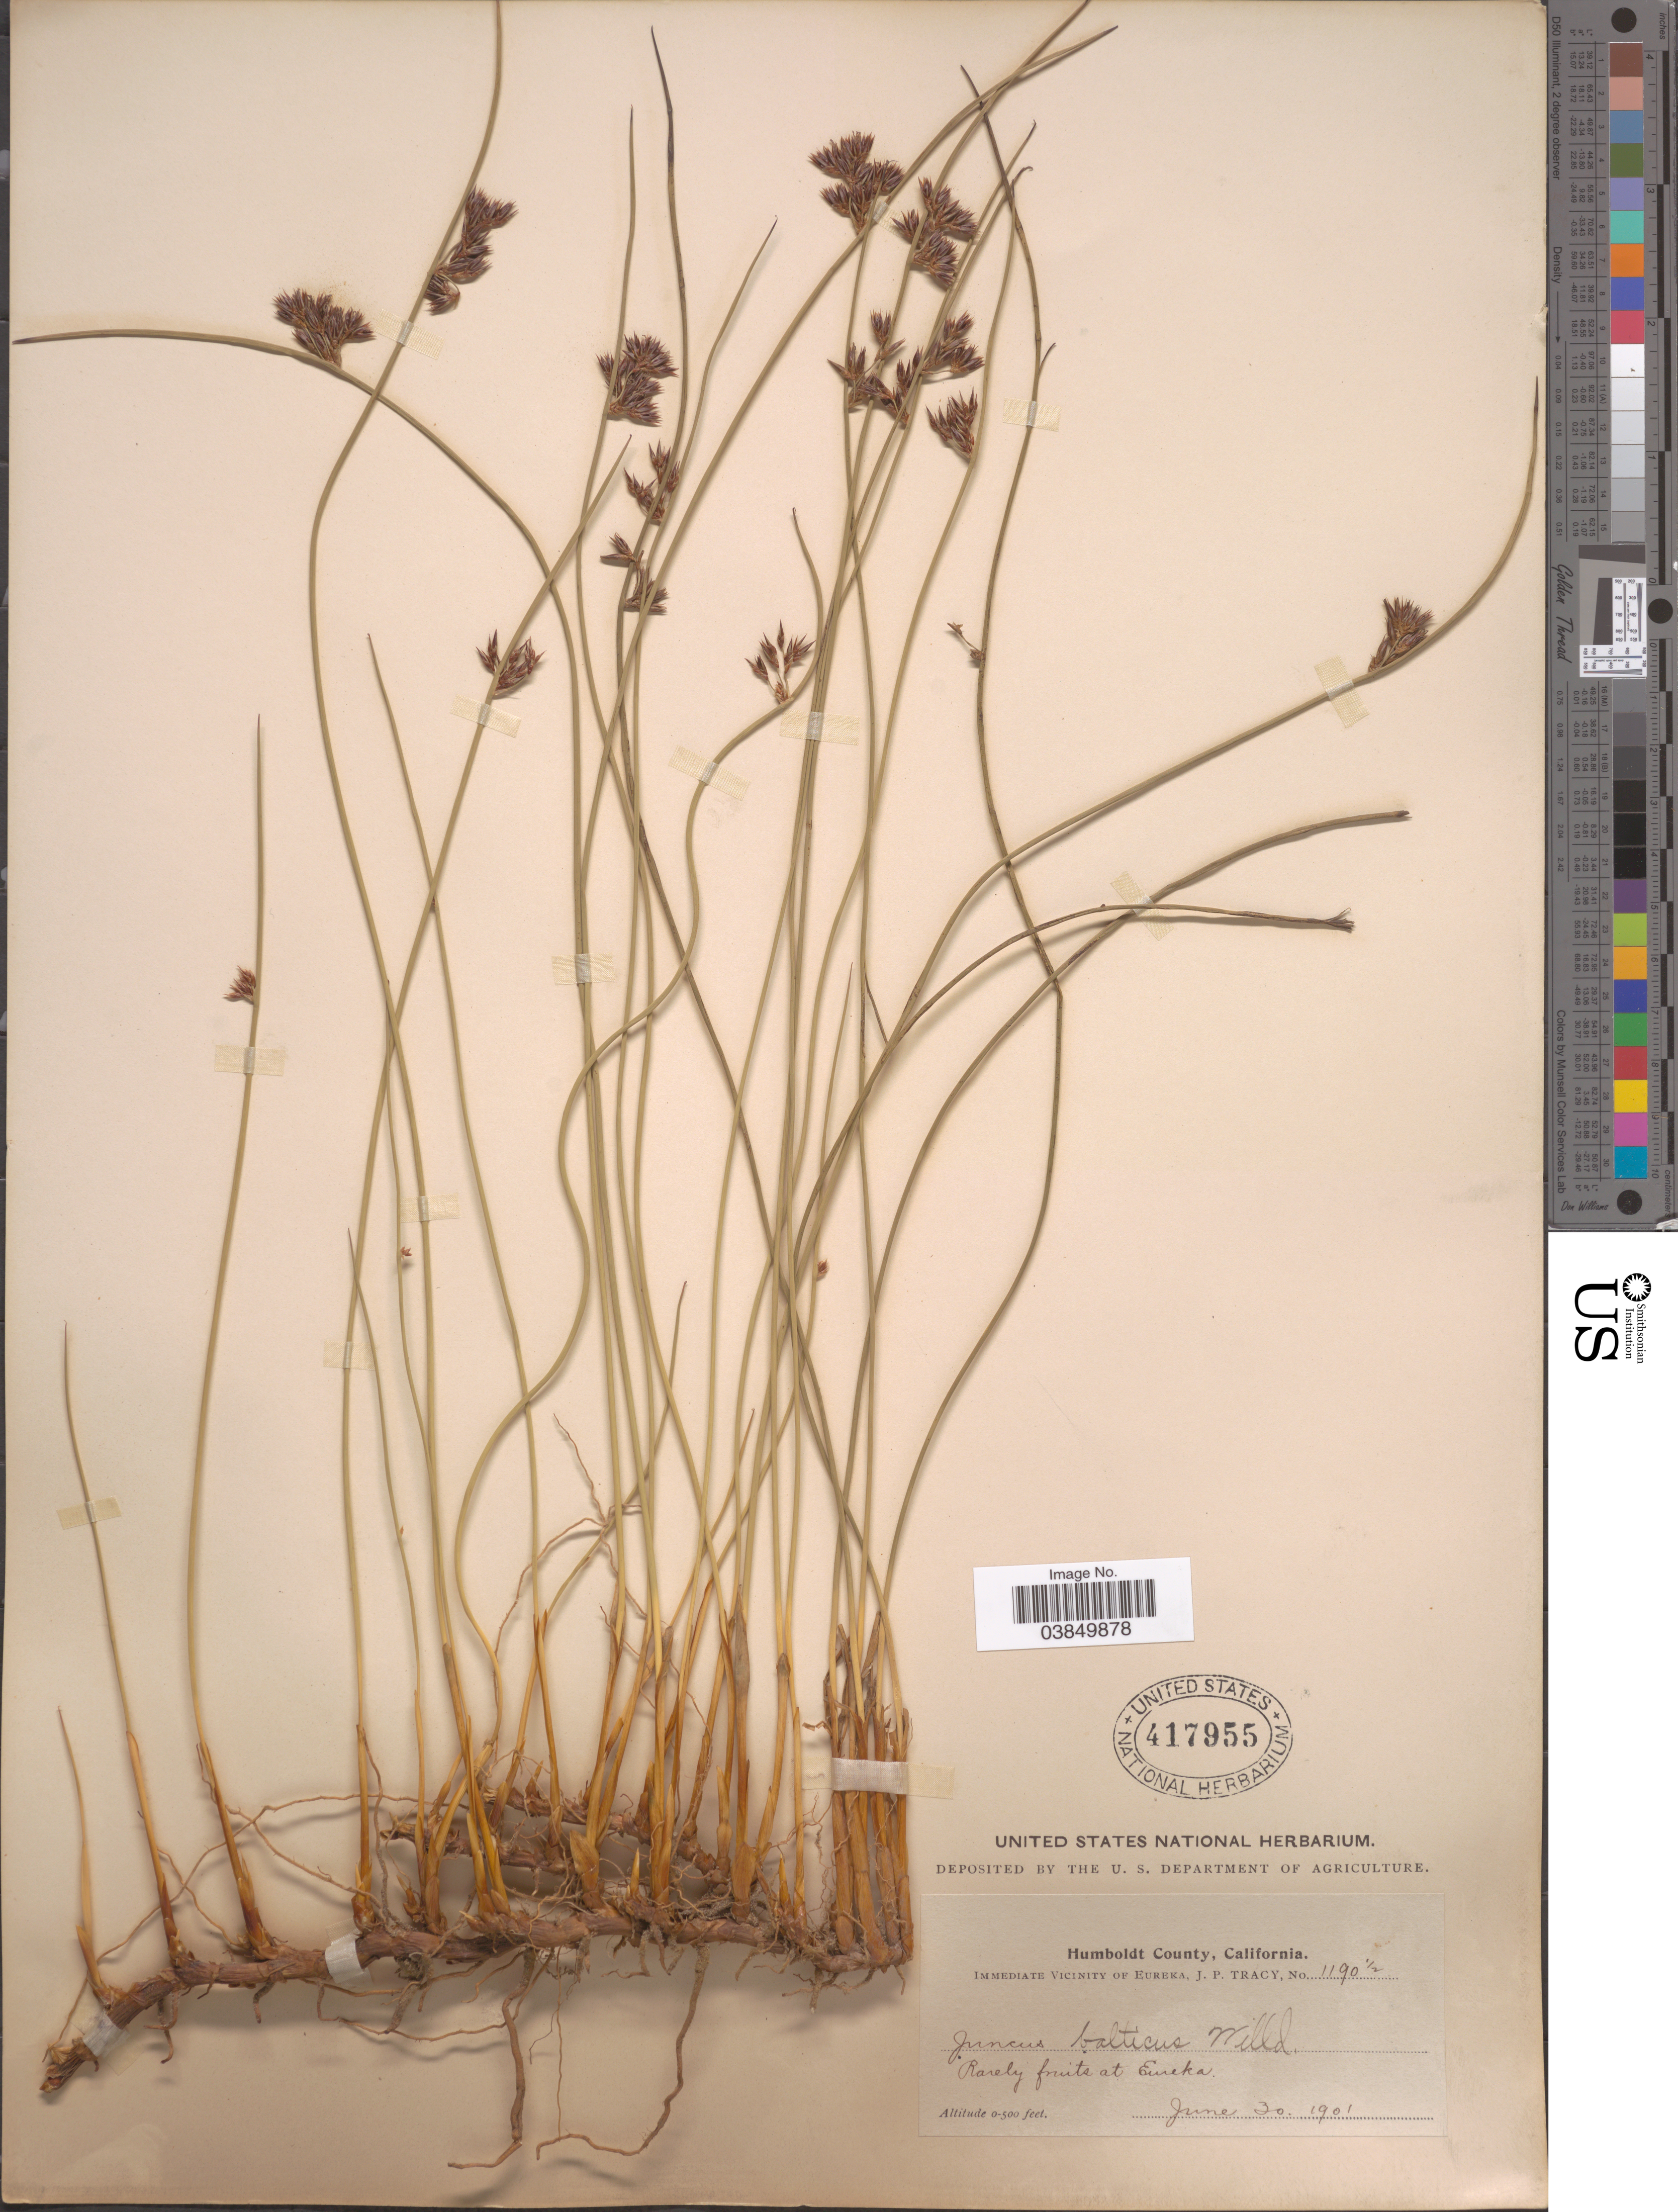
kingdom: Plantae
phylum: Tracheophyta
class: Liliopsida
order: Poales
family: Juncaceae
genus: Juncus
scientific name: Juncus balticus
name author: Willd.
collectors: J. Tracy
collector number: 1190½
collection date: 1901-06-30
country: United States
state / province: California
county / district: Humboldt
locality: Humboldt County. Immediate vicinity of Eureka.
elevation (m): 0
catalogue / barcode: US 417955